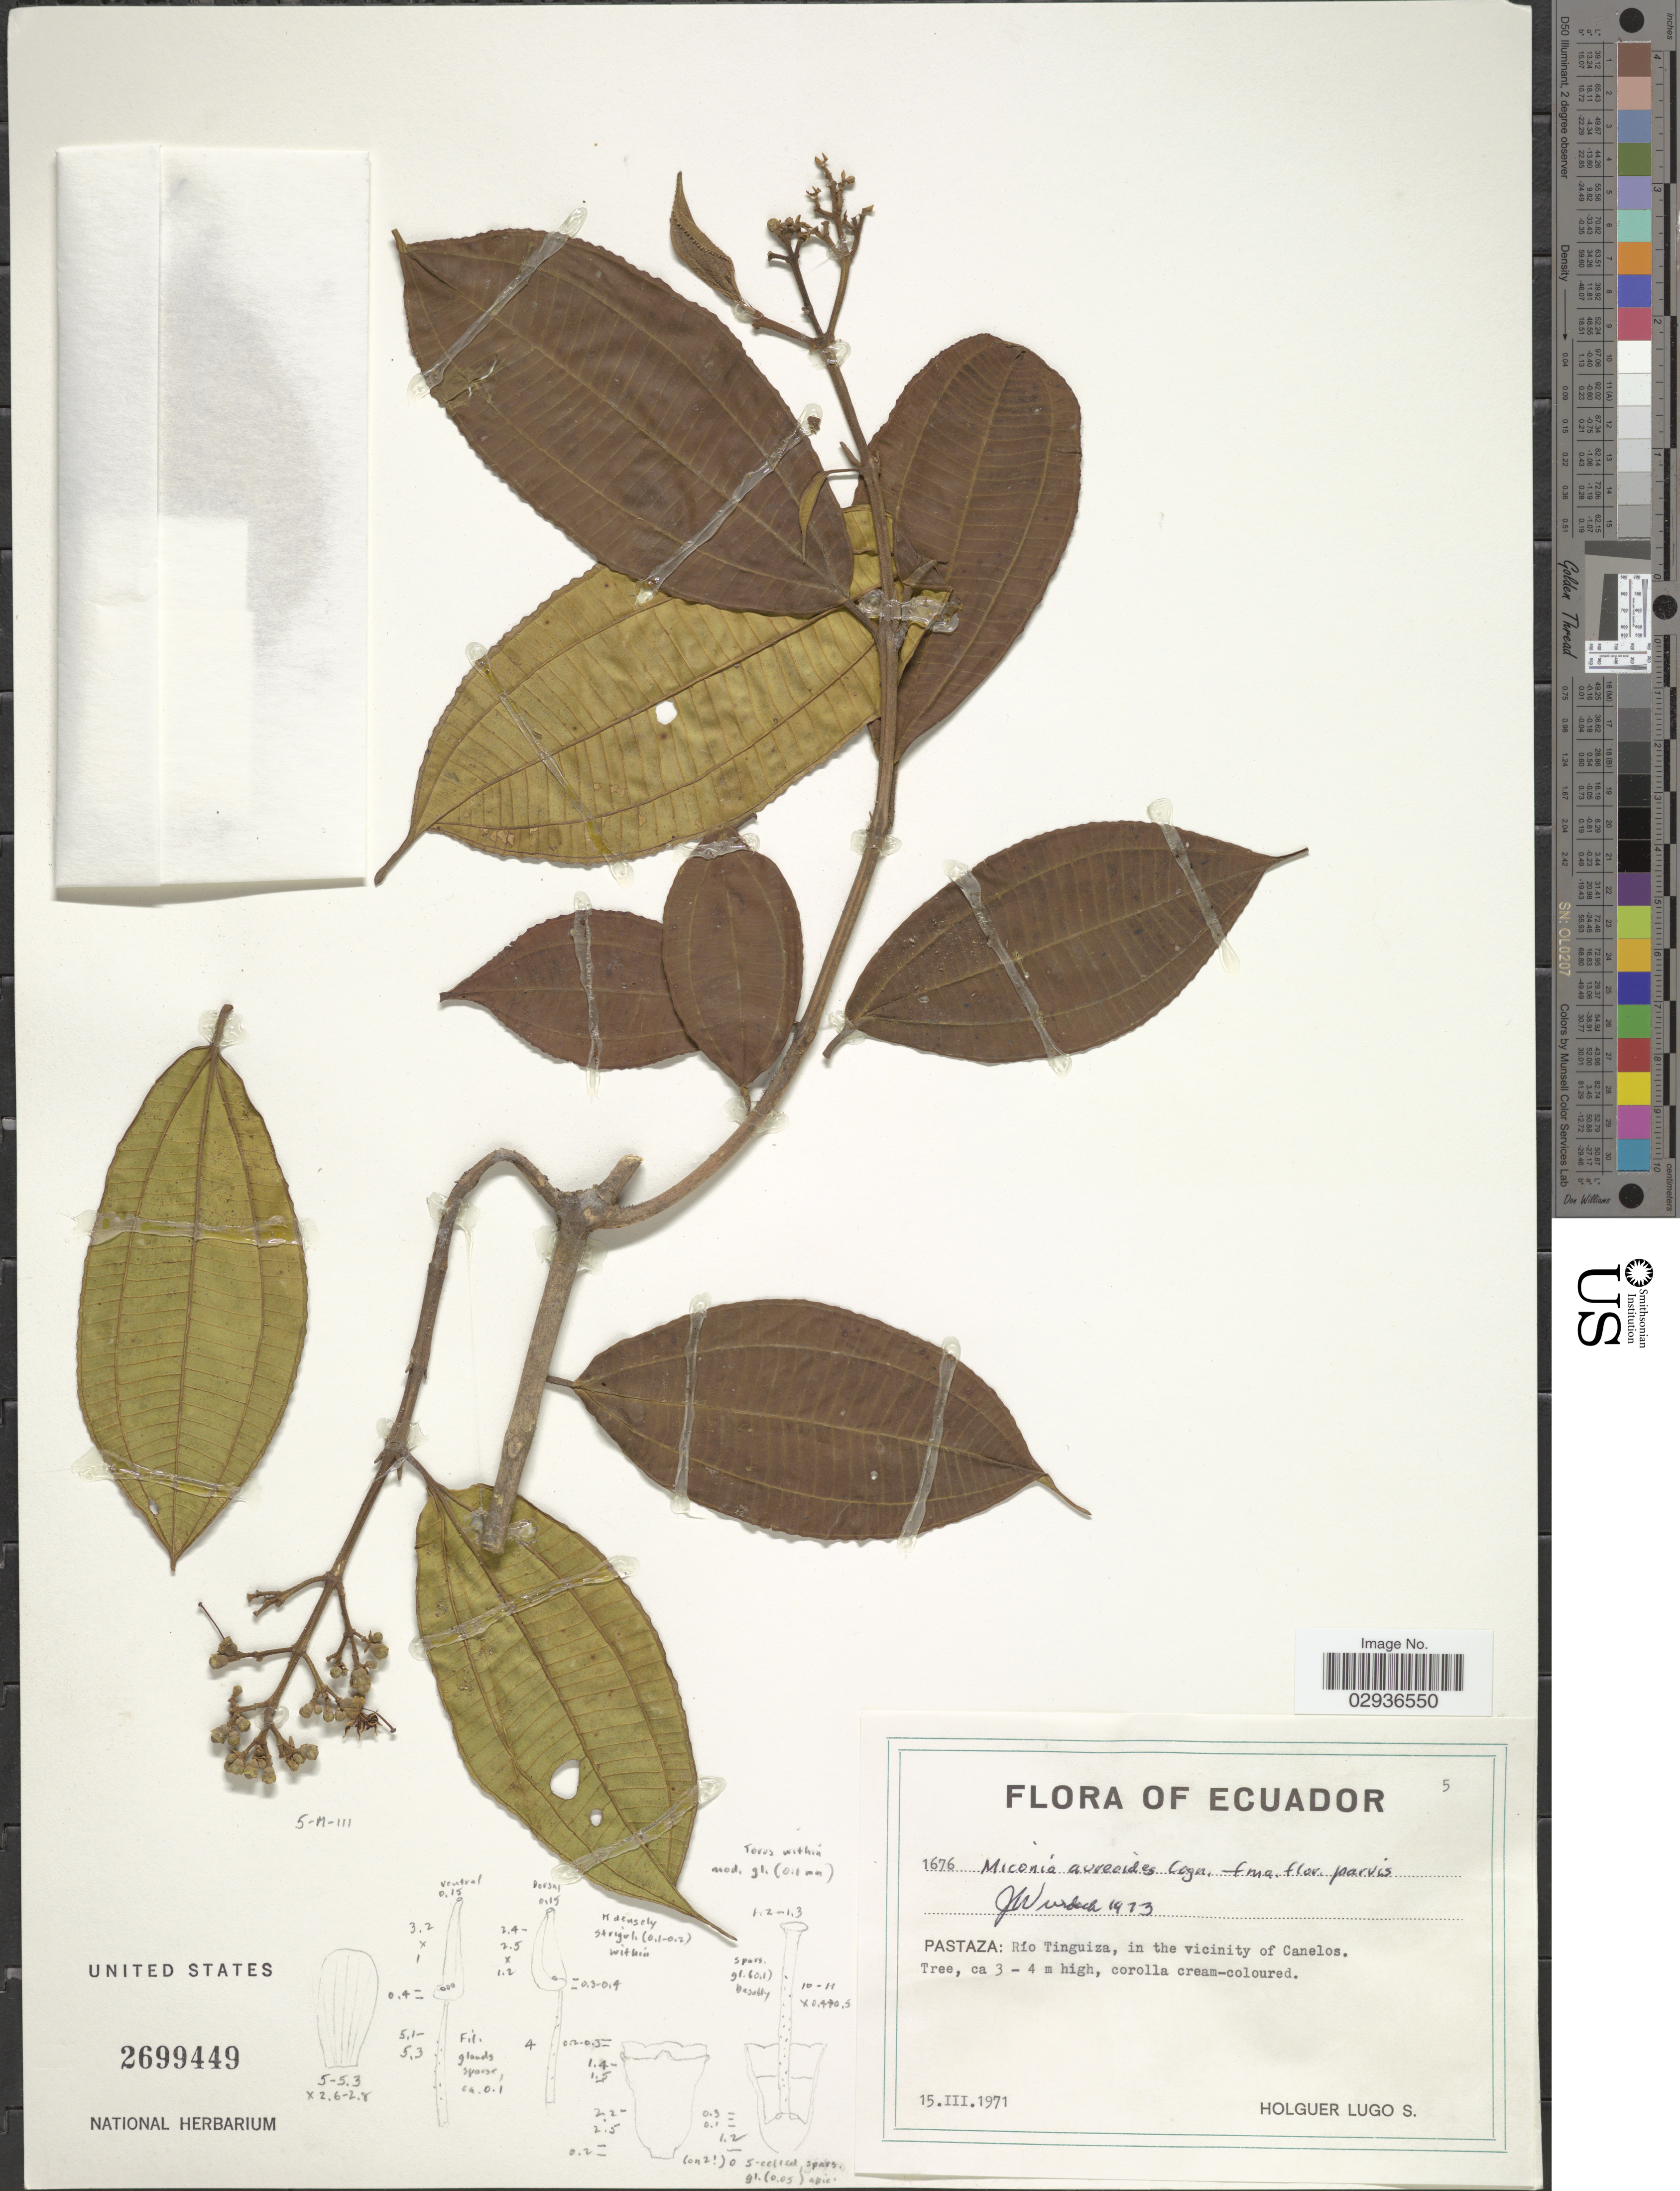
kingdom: Plantae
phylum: Tracheophyta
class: Magnoliopsida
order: Myrtales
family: Melastomataceae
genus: Miconia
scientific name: Miconia aureoides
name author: Cogn.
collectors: H. Lugo S.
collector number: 1676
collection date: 1971-03-15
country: Ecuador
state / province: Pastaza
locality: Río Tinguiza, in the vicinity of Canelos.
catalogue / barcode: US 2699449